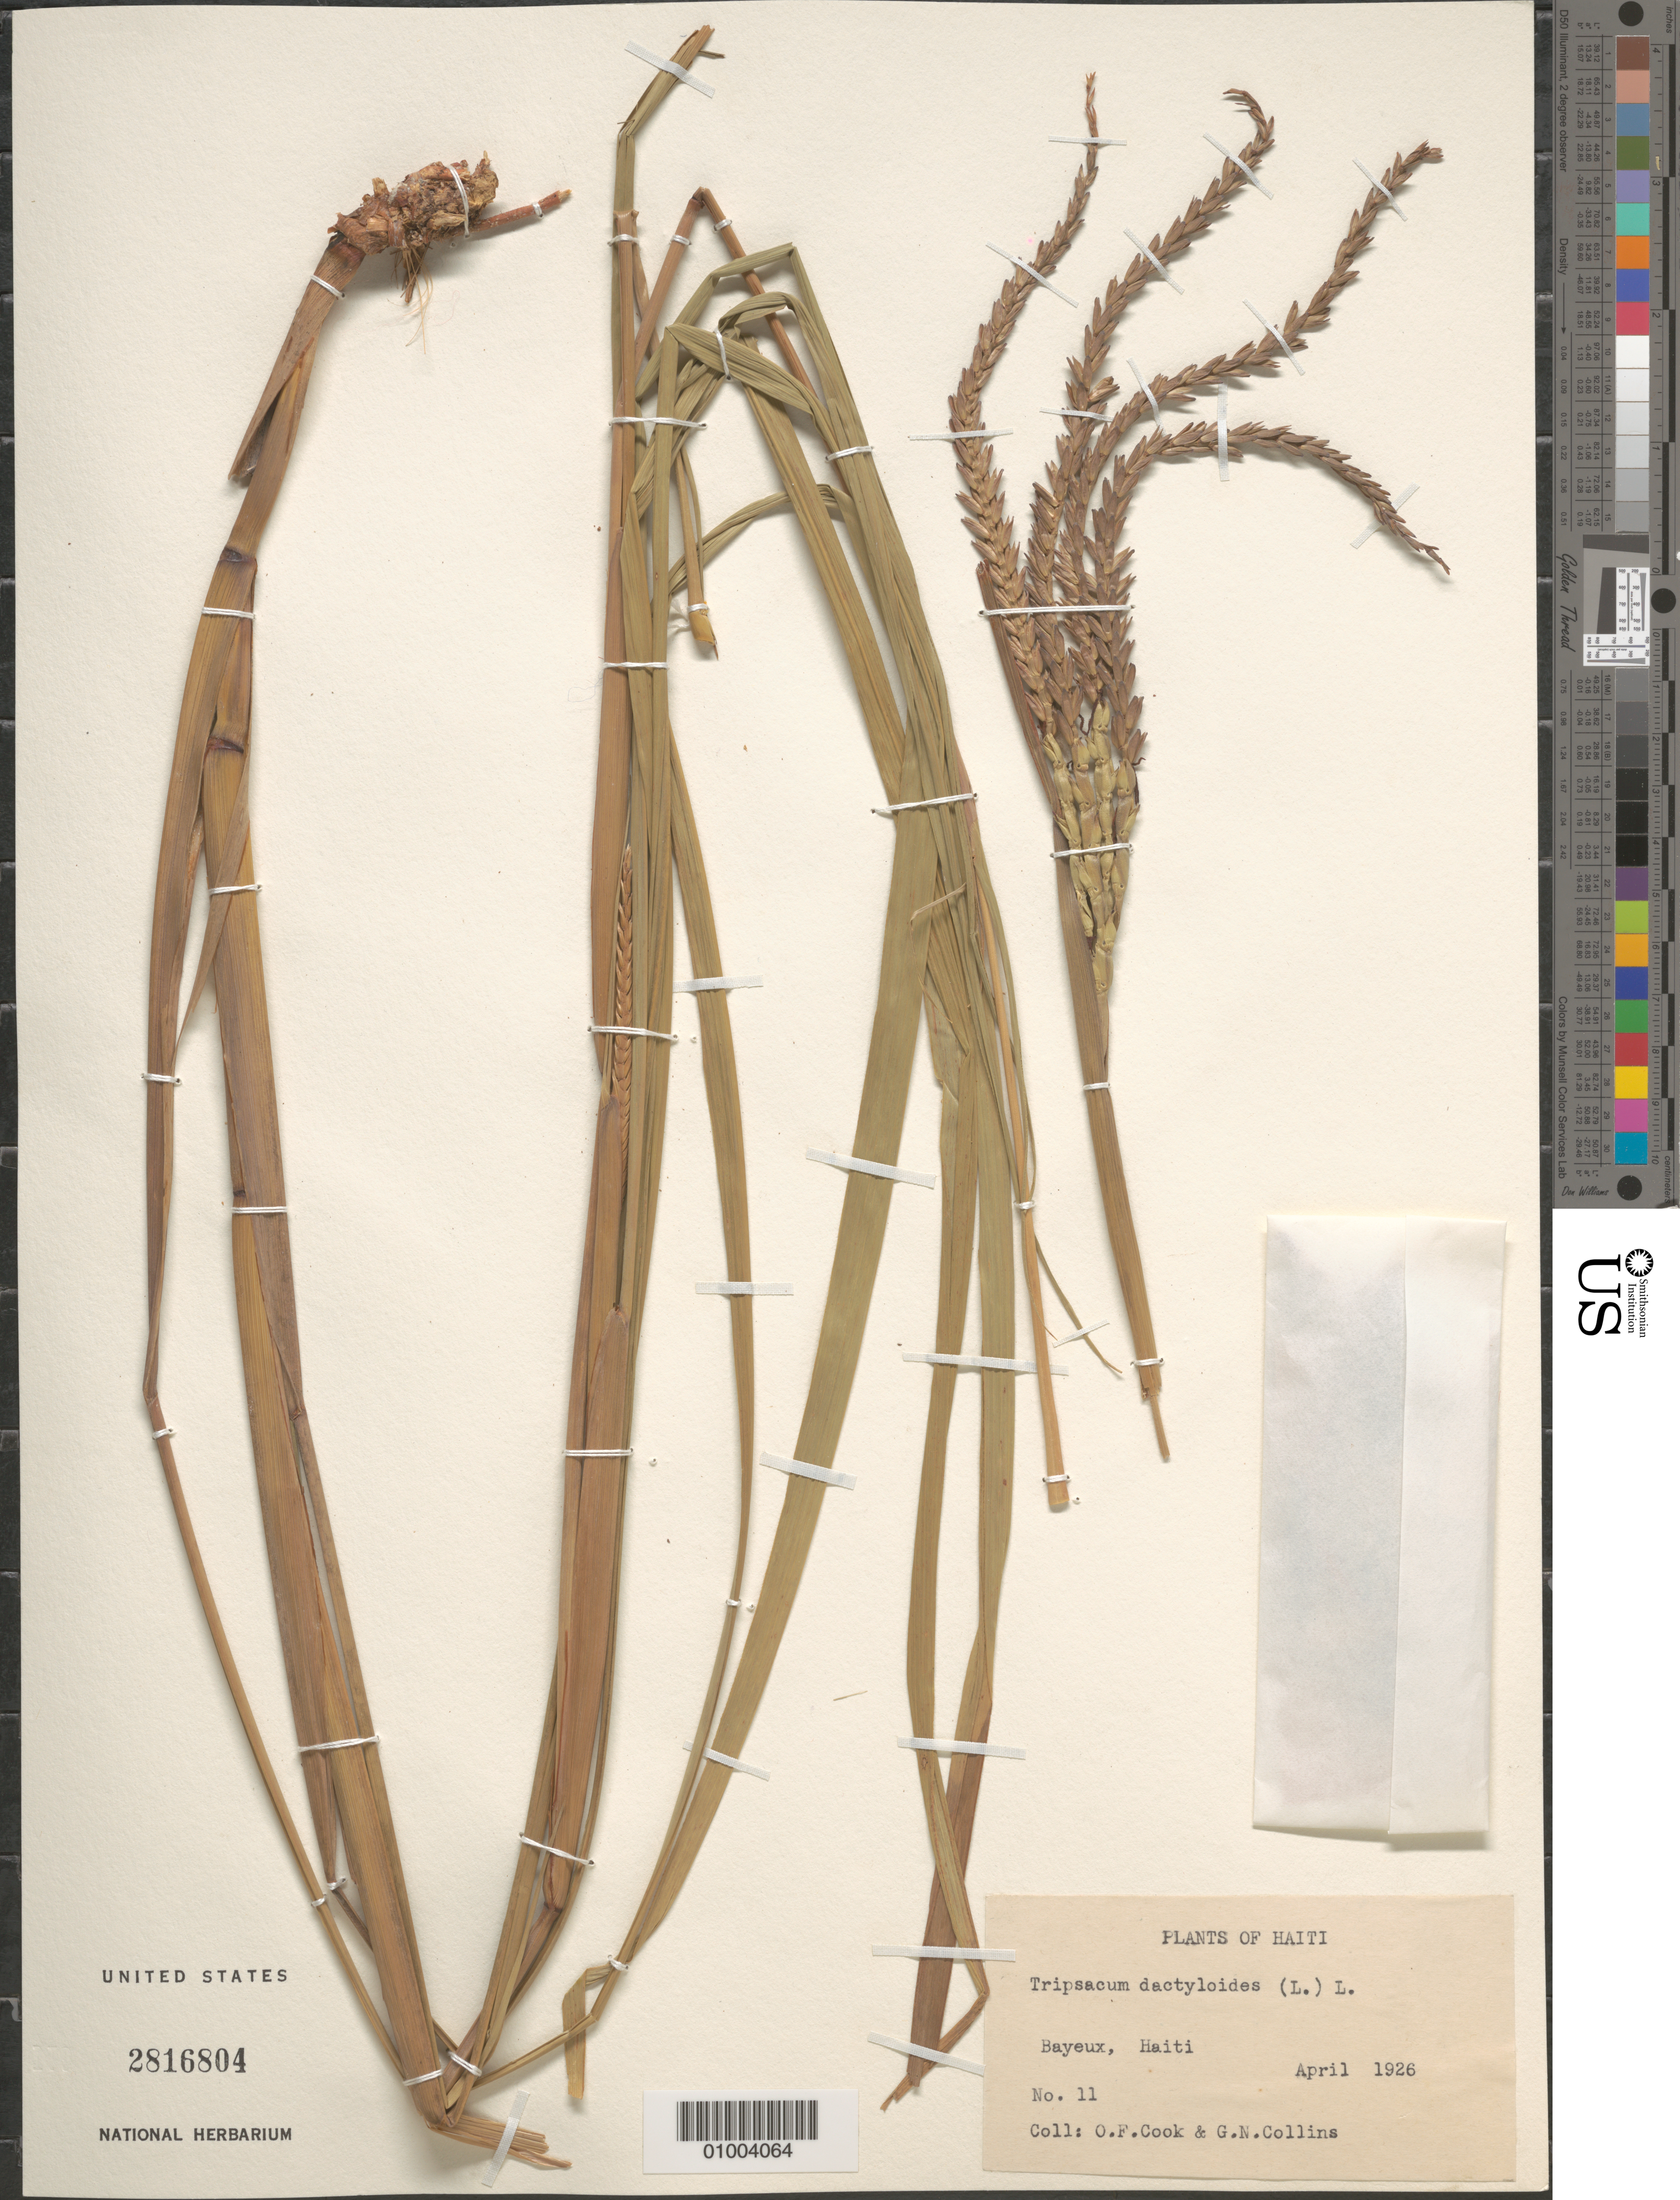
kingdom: Plantae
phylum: Tracheophyta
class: Liliopsida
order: Poales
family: Poaceae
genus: Tripsacum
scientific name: Tripsacum dactyloides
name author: (L.) L.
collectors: O. F. Cook & G. Collins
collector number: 11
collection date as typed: Apr 1926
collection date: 1926-04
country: Haiti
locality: Bayeaux, Haiti.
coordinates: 0 N, 0 E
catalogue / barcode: US 2816804